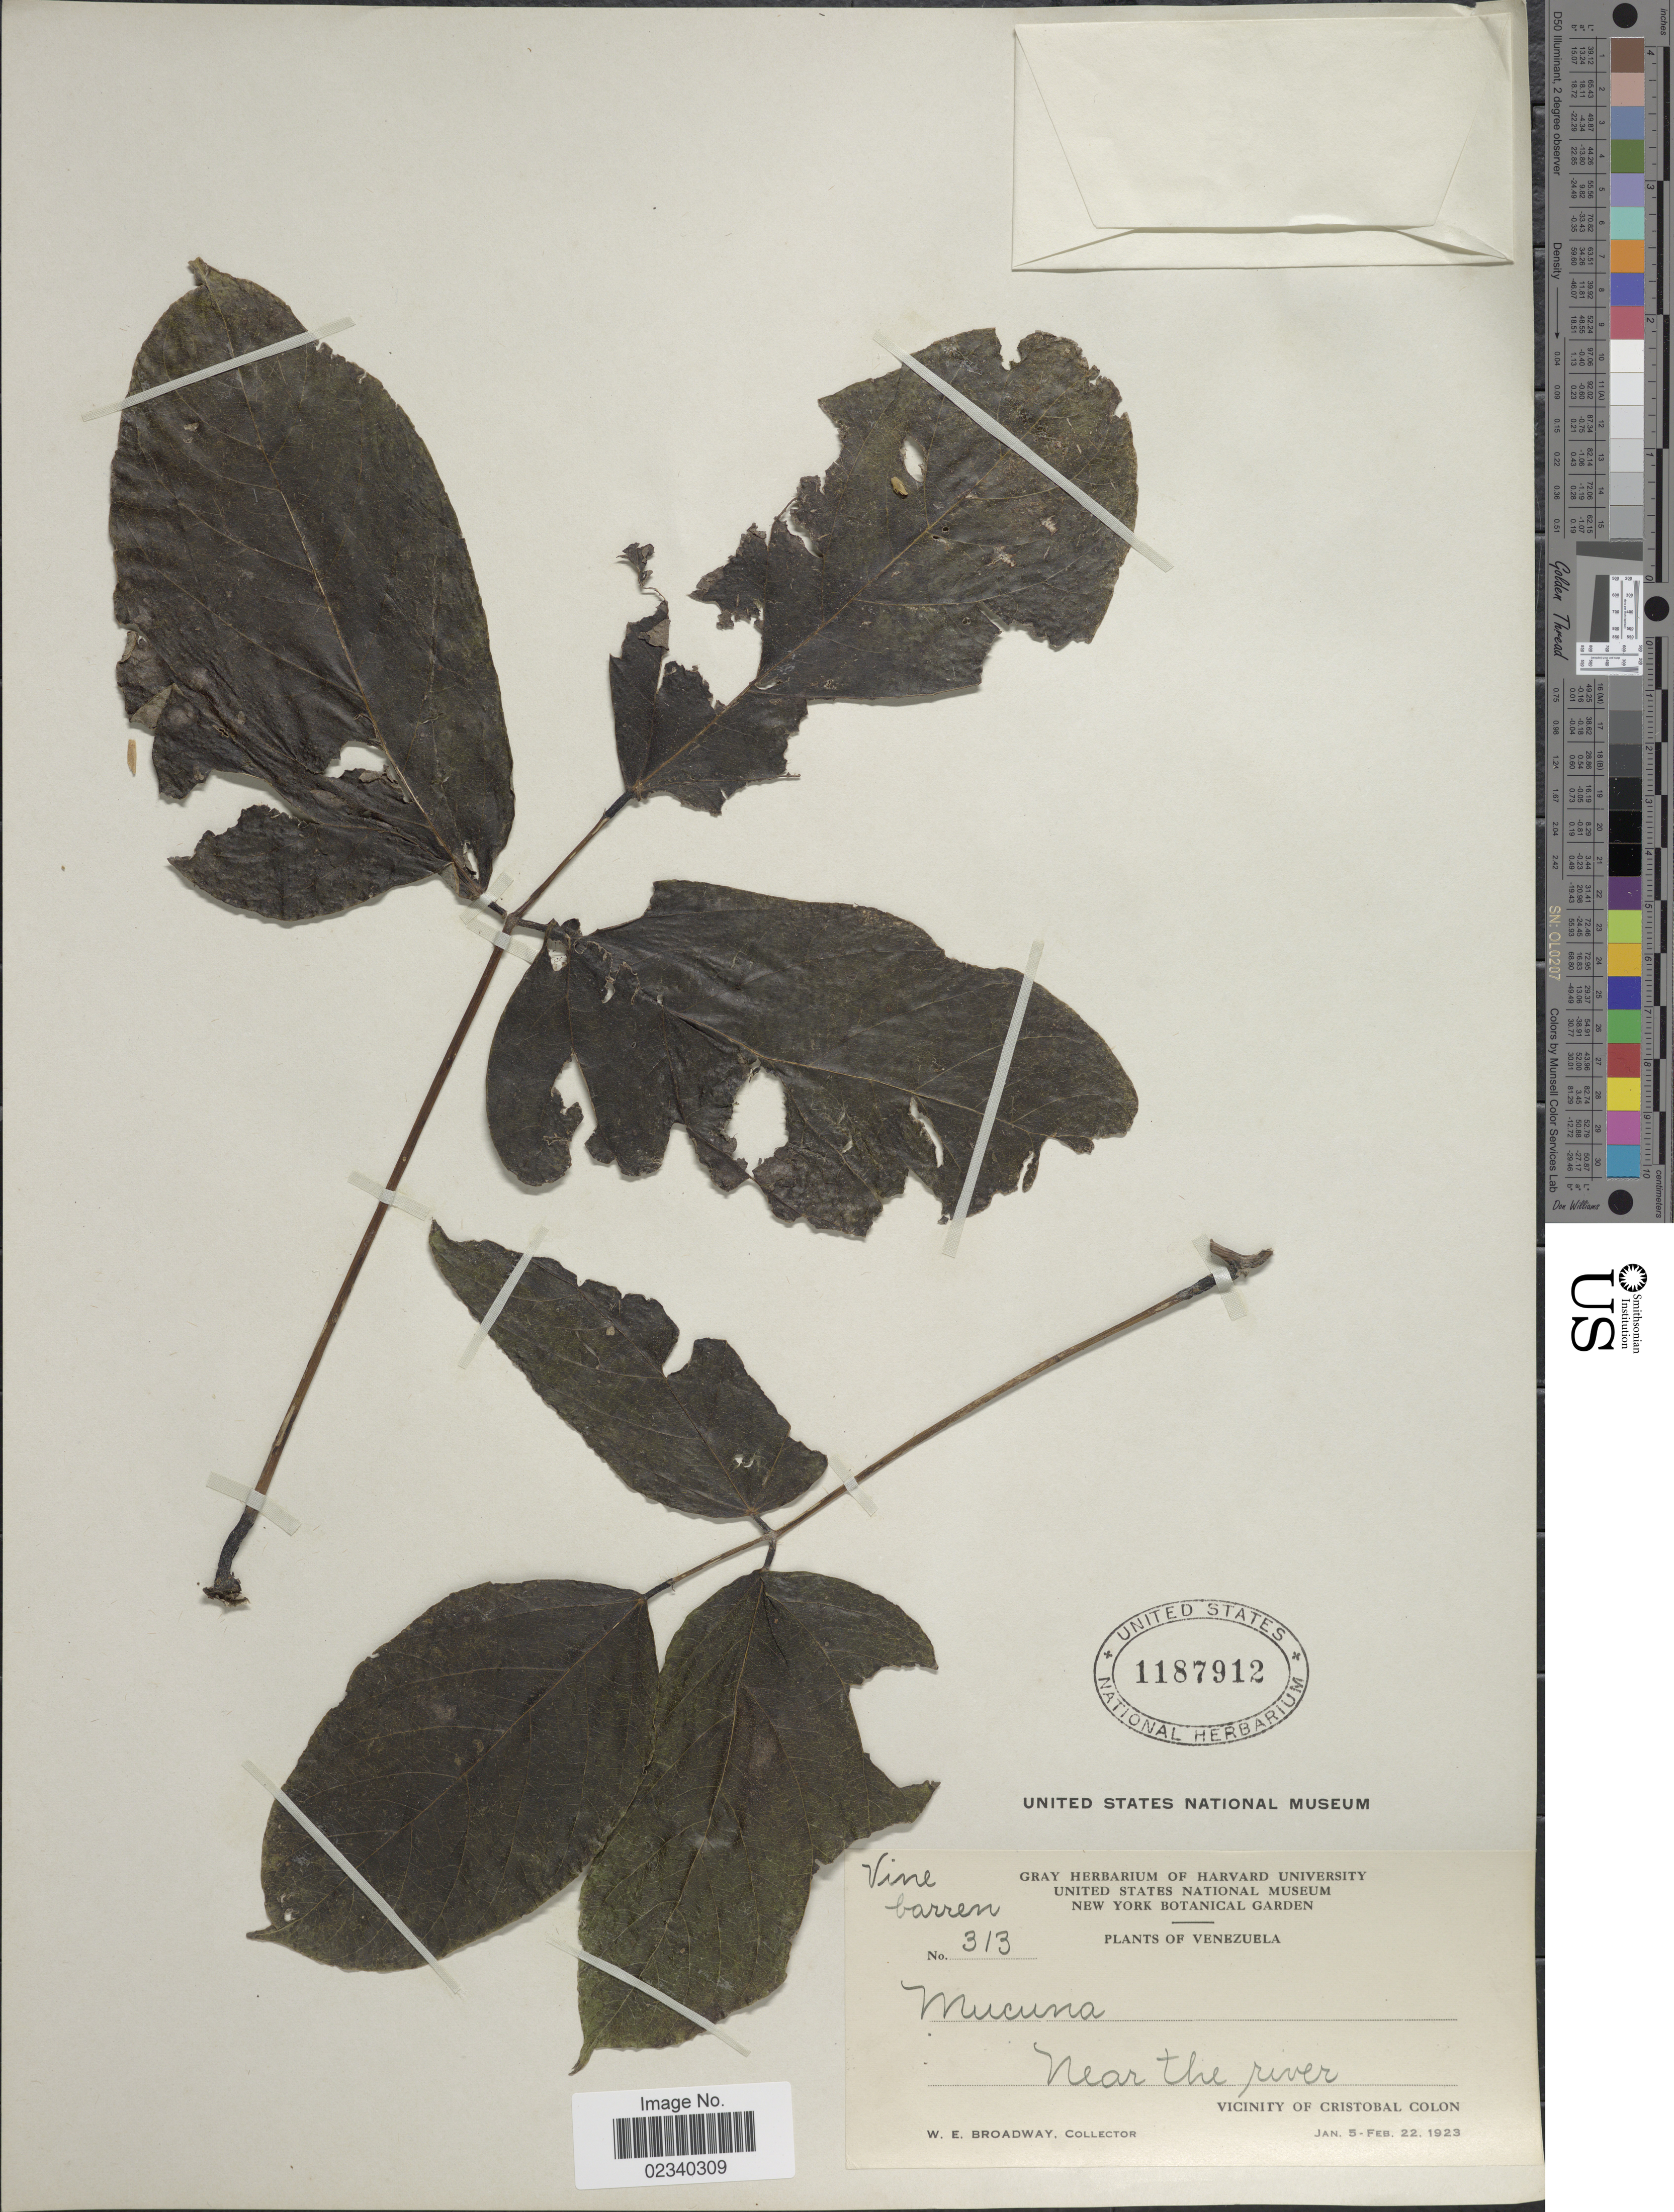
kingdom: Plantae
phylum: Tracheophyta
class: Magnoliopsida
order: Fabales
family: Fabaceae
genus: Mucuna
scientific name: Mucuna pruriens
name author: (L.) DC.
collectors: W. E. Broadway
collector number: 313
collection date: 1923-01-05/1923-02-22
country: Venezuela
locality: Near the river. Vicinity of Cristobal Colon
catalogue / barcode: US 1187912